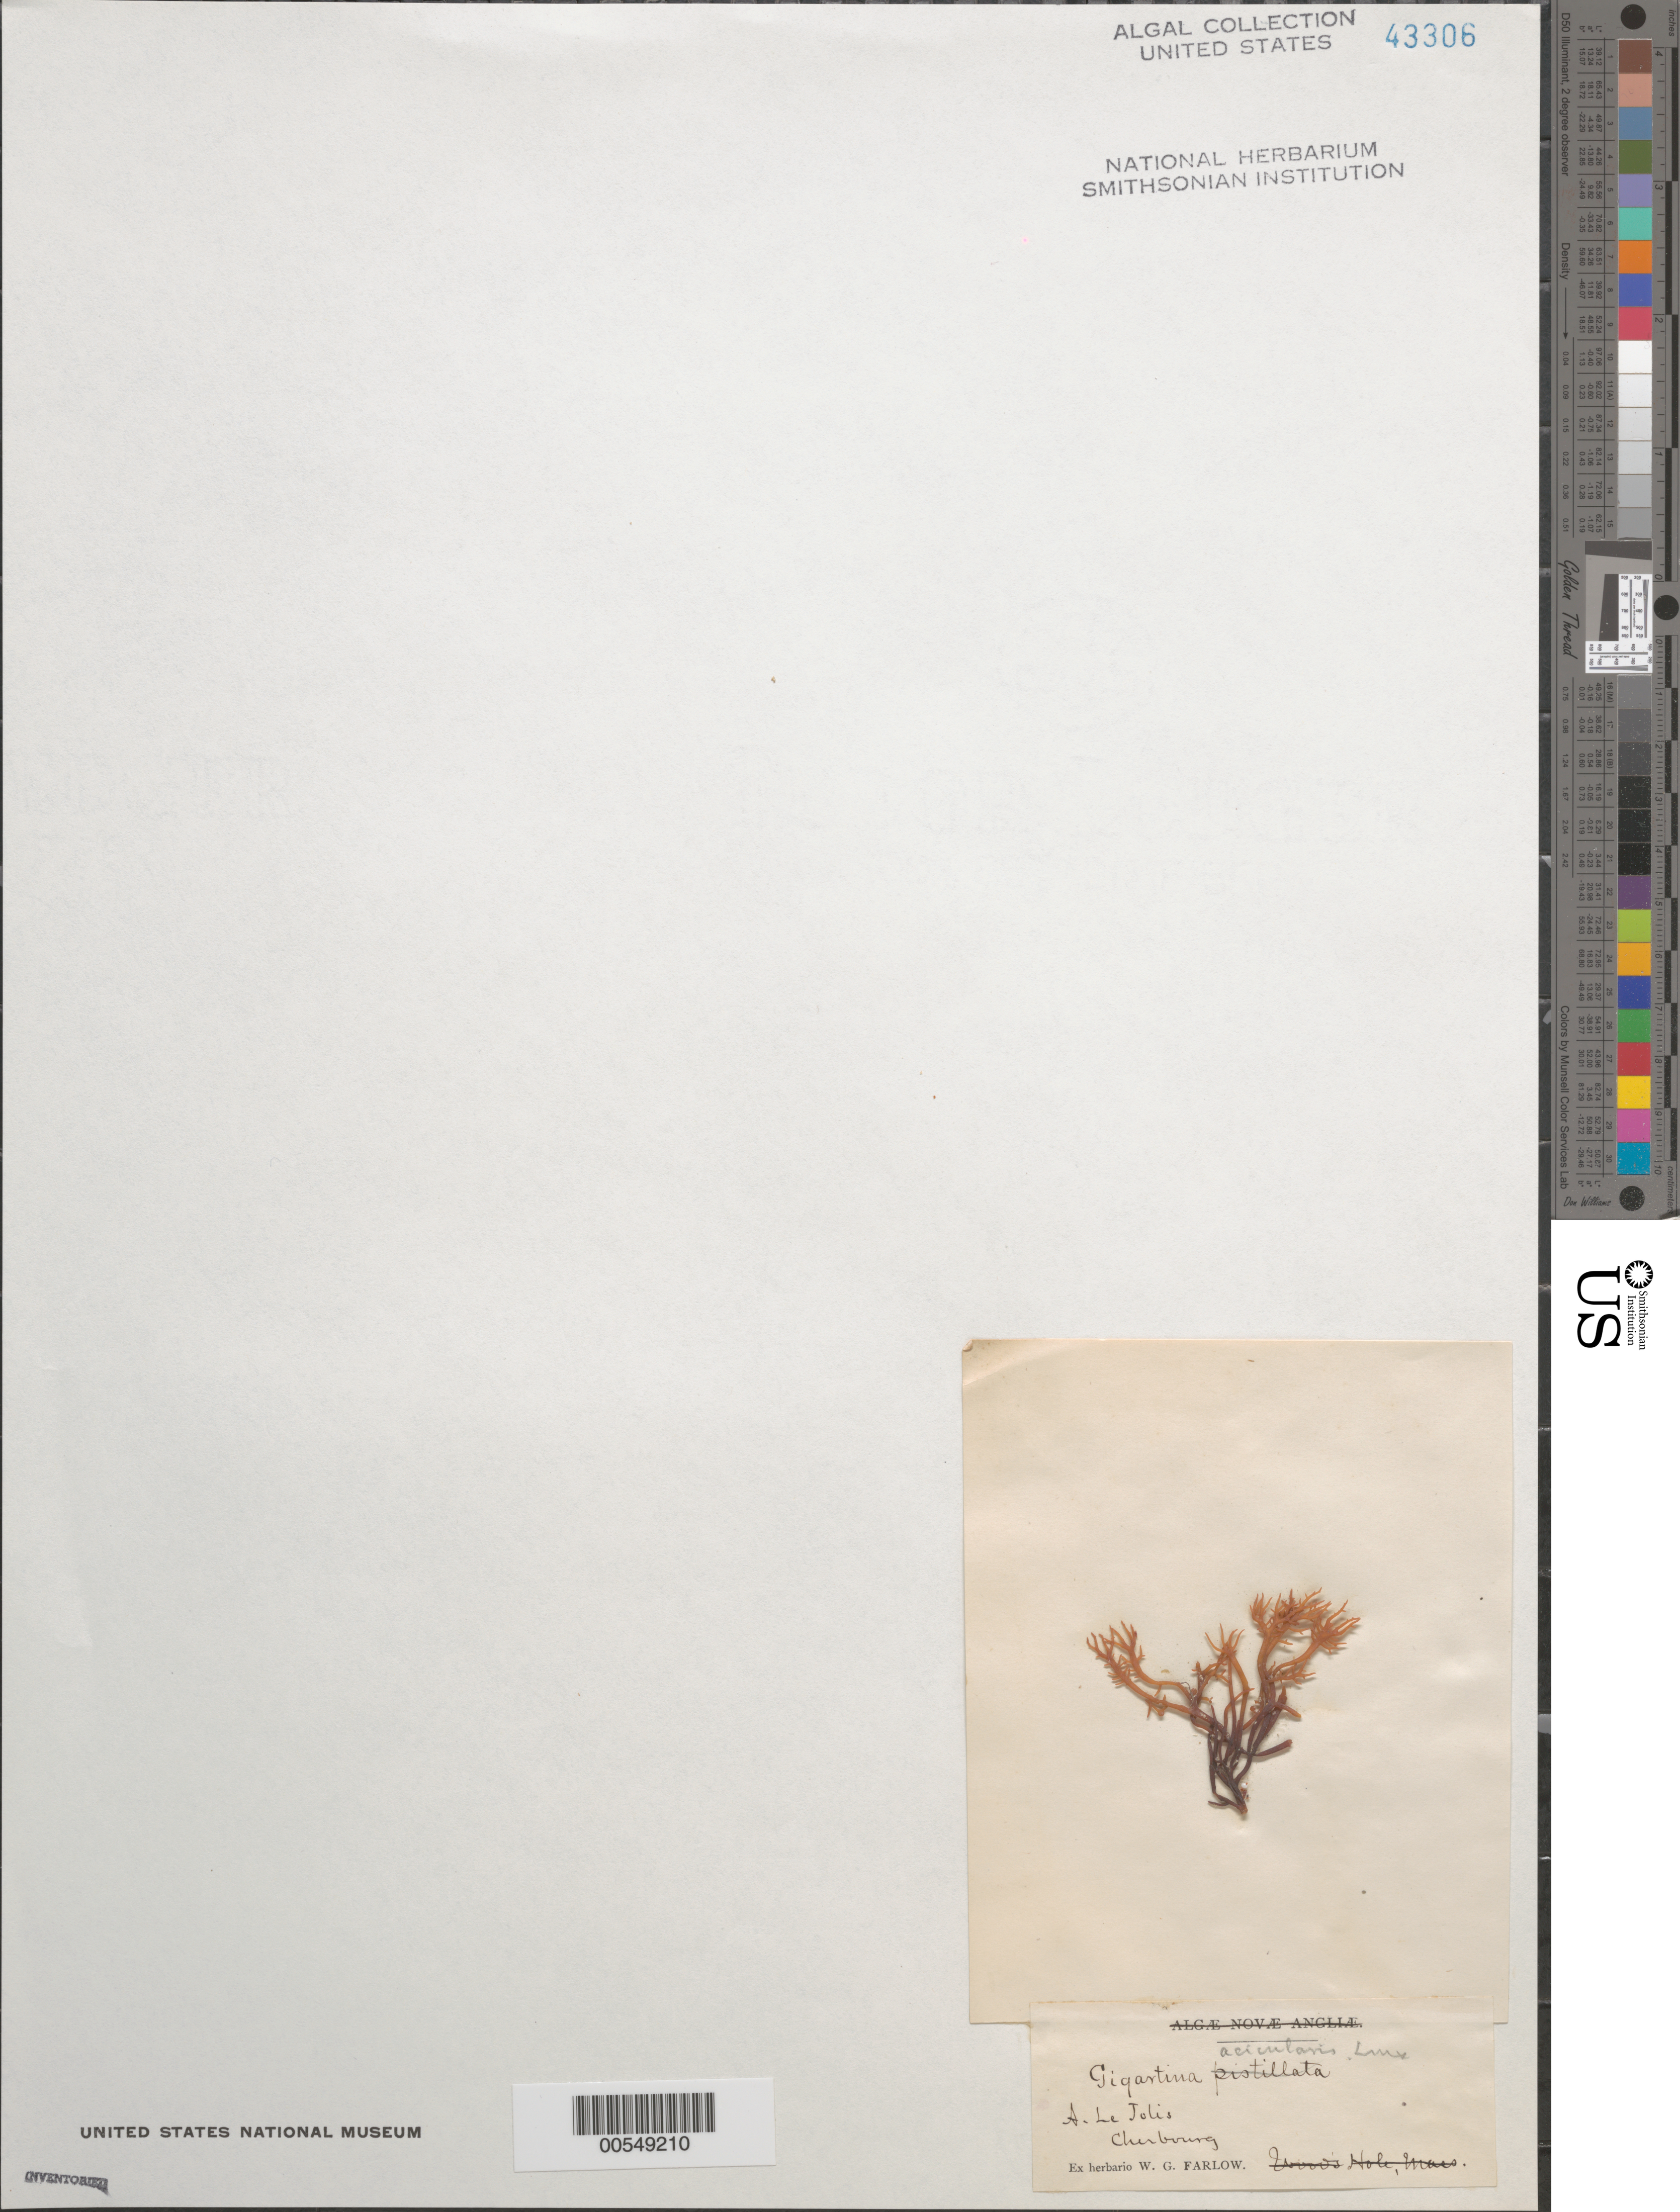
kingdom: Plantae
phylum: Rhodophyta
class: Florideophyceae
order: Gigartinales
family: Gigartinaceae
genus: Chondracanthus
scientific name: Chondracanthus acicularis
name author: (Roth) Fredericq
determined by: Algae name updating Project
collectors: A. F. Le Jolis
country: France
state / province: Normandie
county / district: Manche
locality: Cherbourg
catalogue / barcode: US 43306